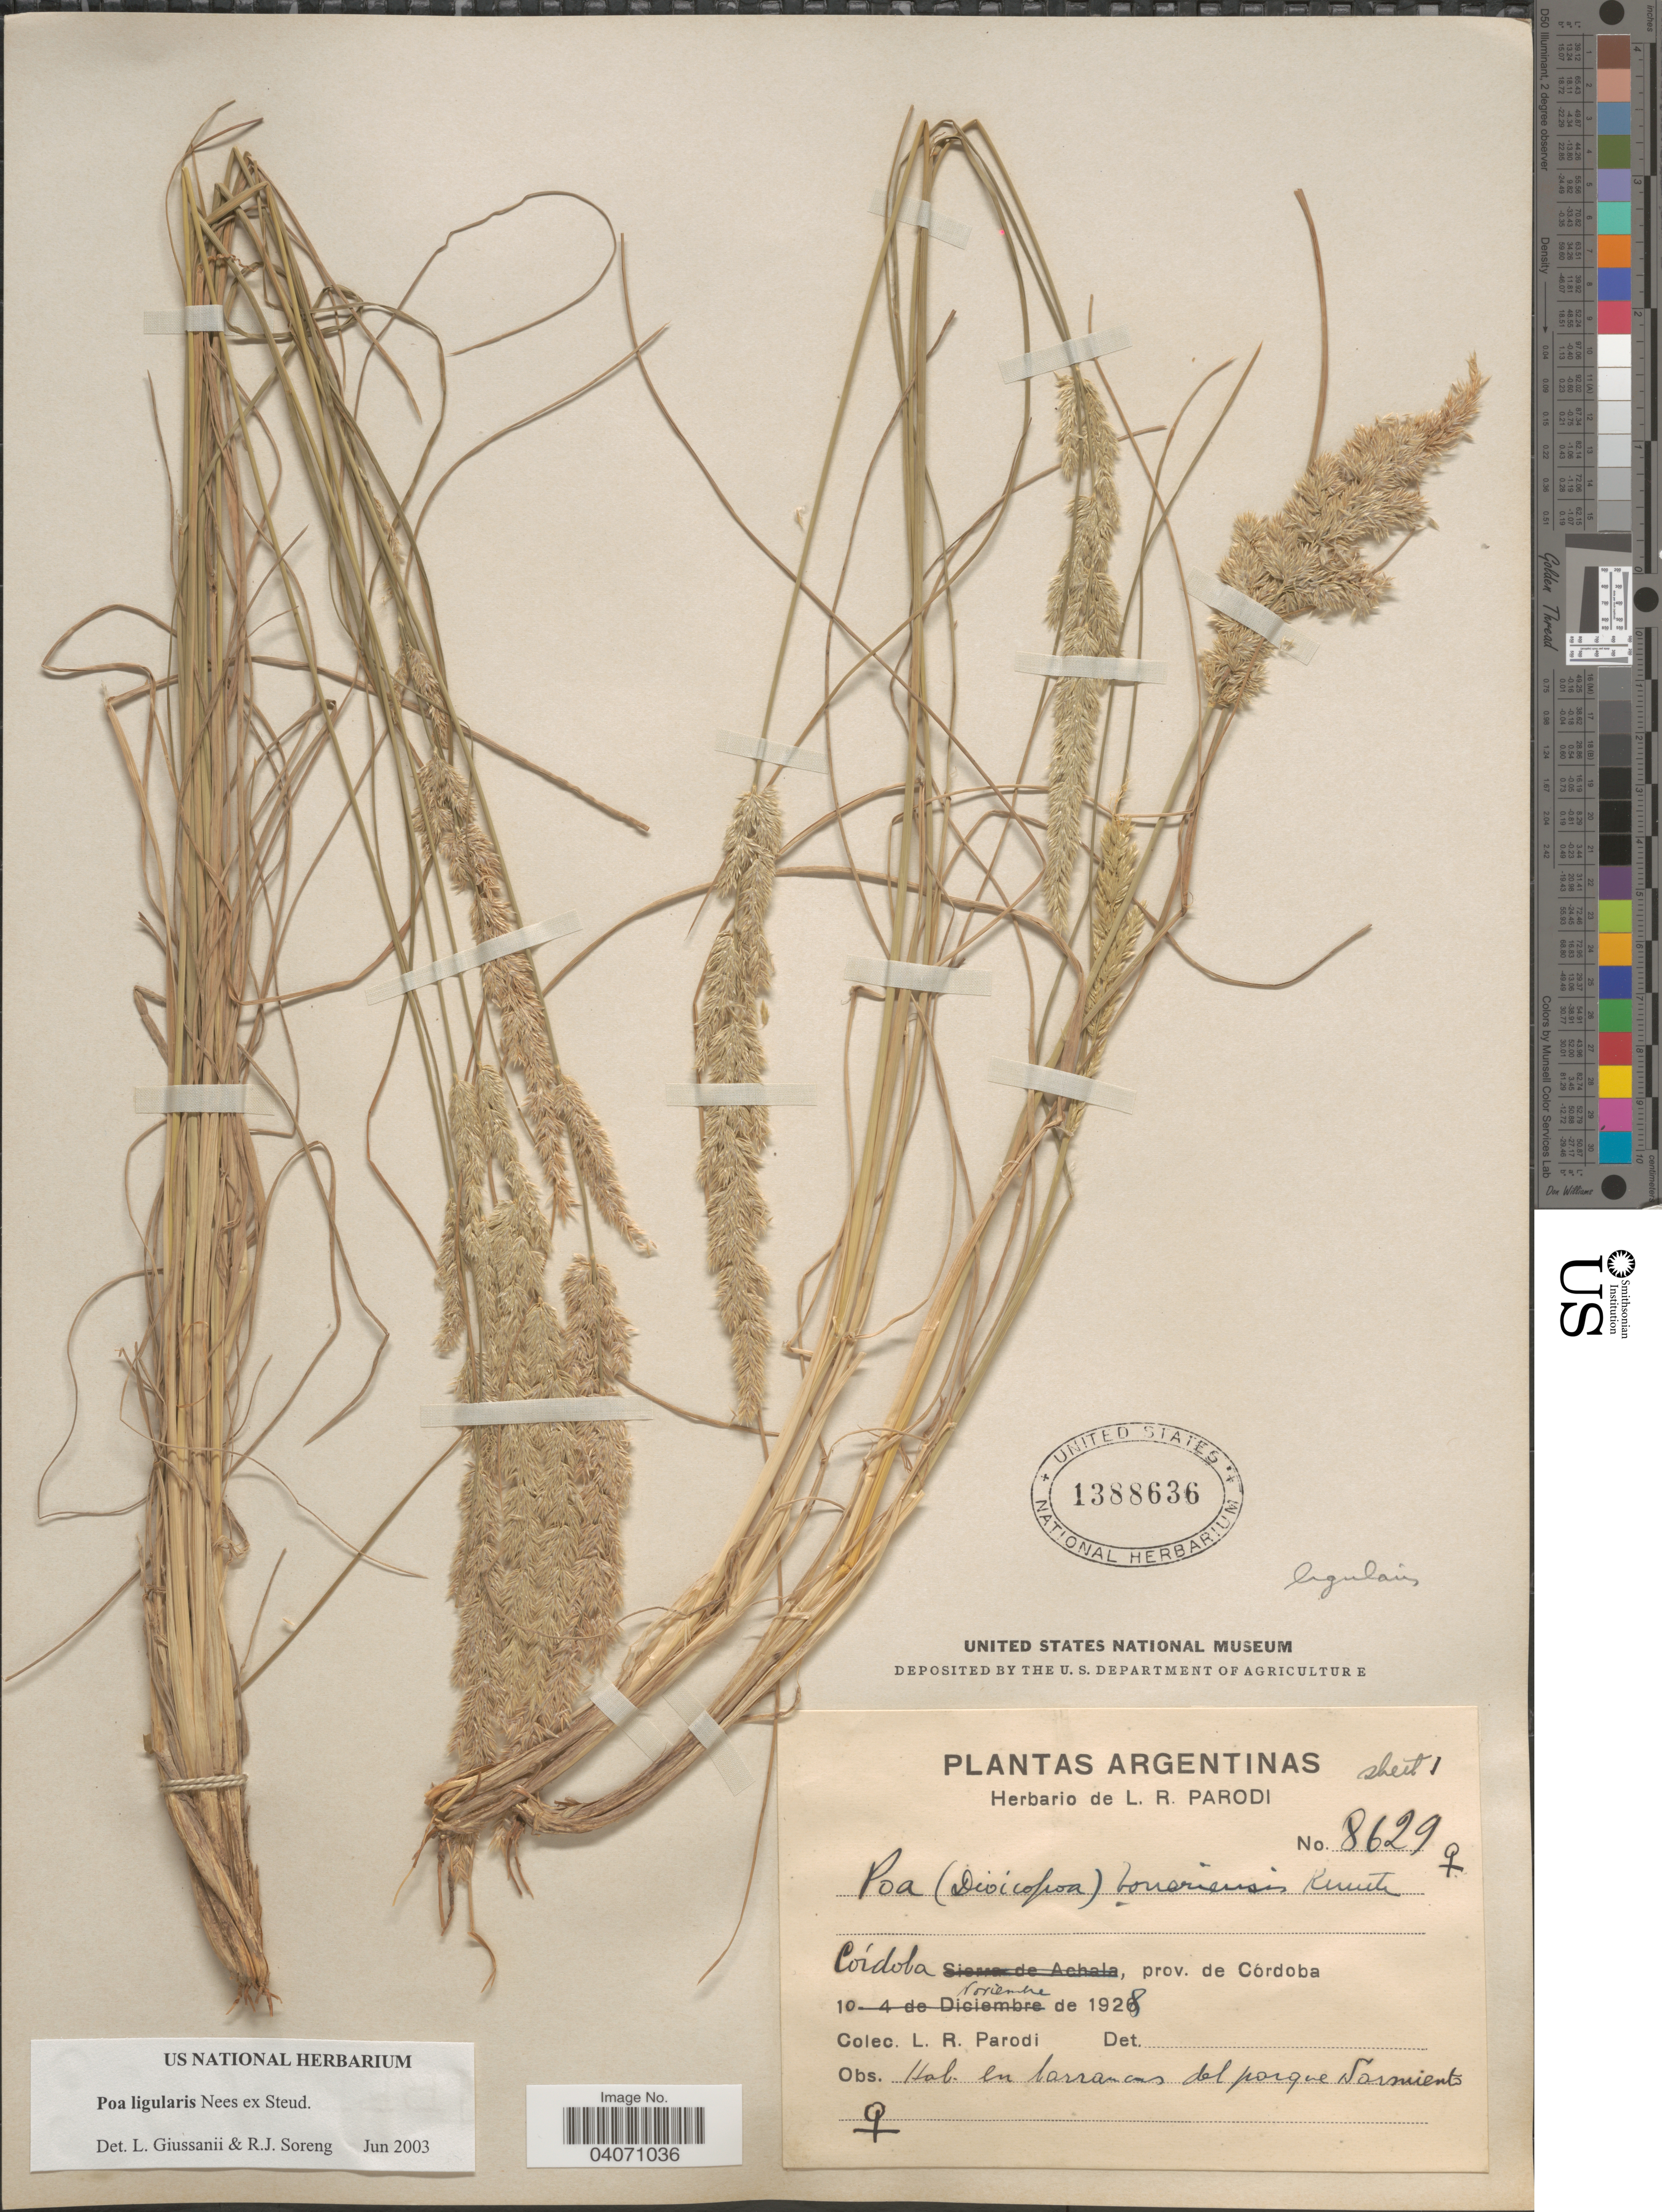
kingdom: Plantae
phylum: Tracheophyta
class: Liliopsida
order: Poales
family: Poaceae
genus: Poa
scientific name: Poa ligularis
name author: Nees ex Steud.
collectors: L. R. Parodi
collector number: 8629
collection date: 1928-11-10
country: Argentina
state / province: Cordoba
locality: En barrancas del parque Sarmiento.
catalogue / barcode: US 1388636